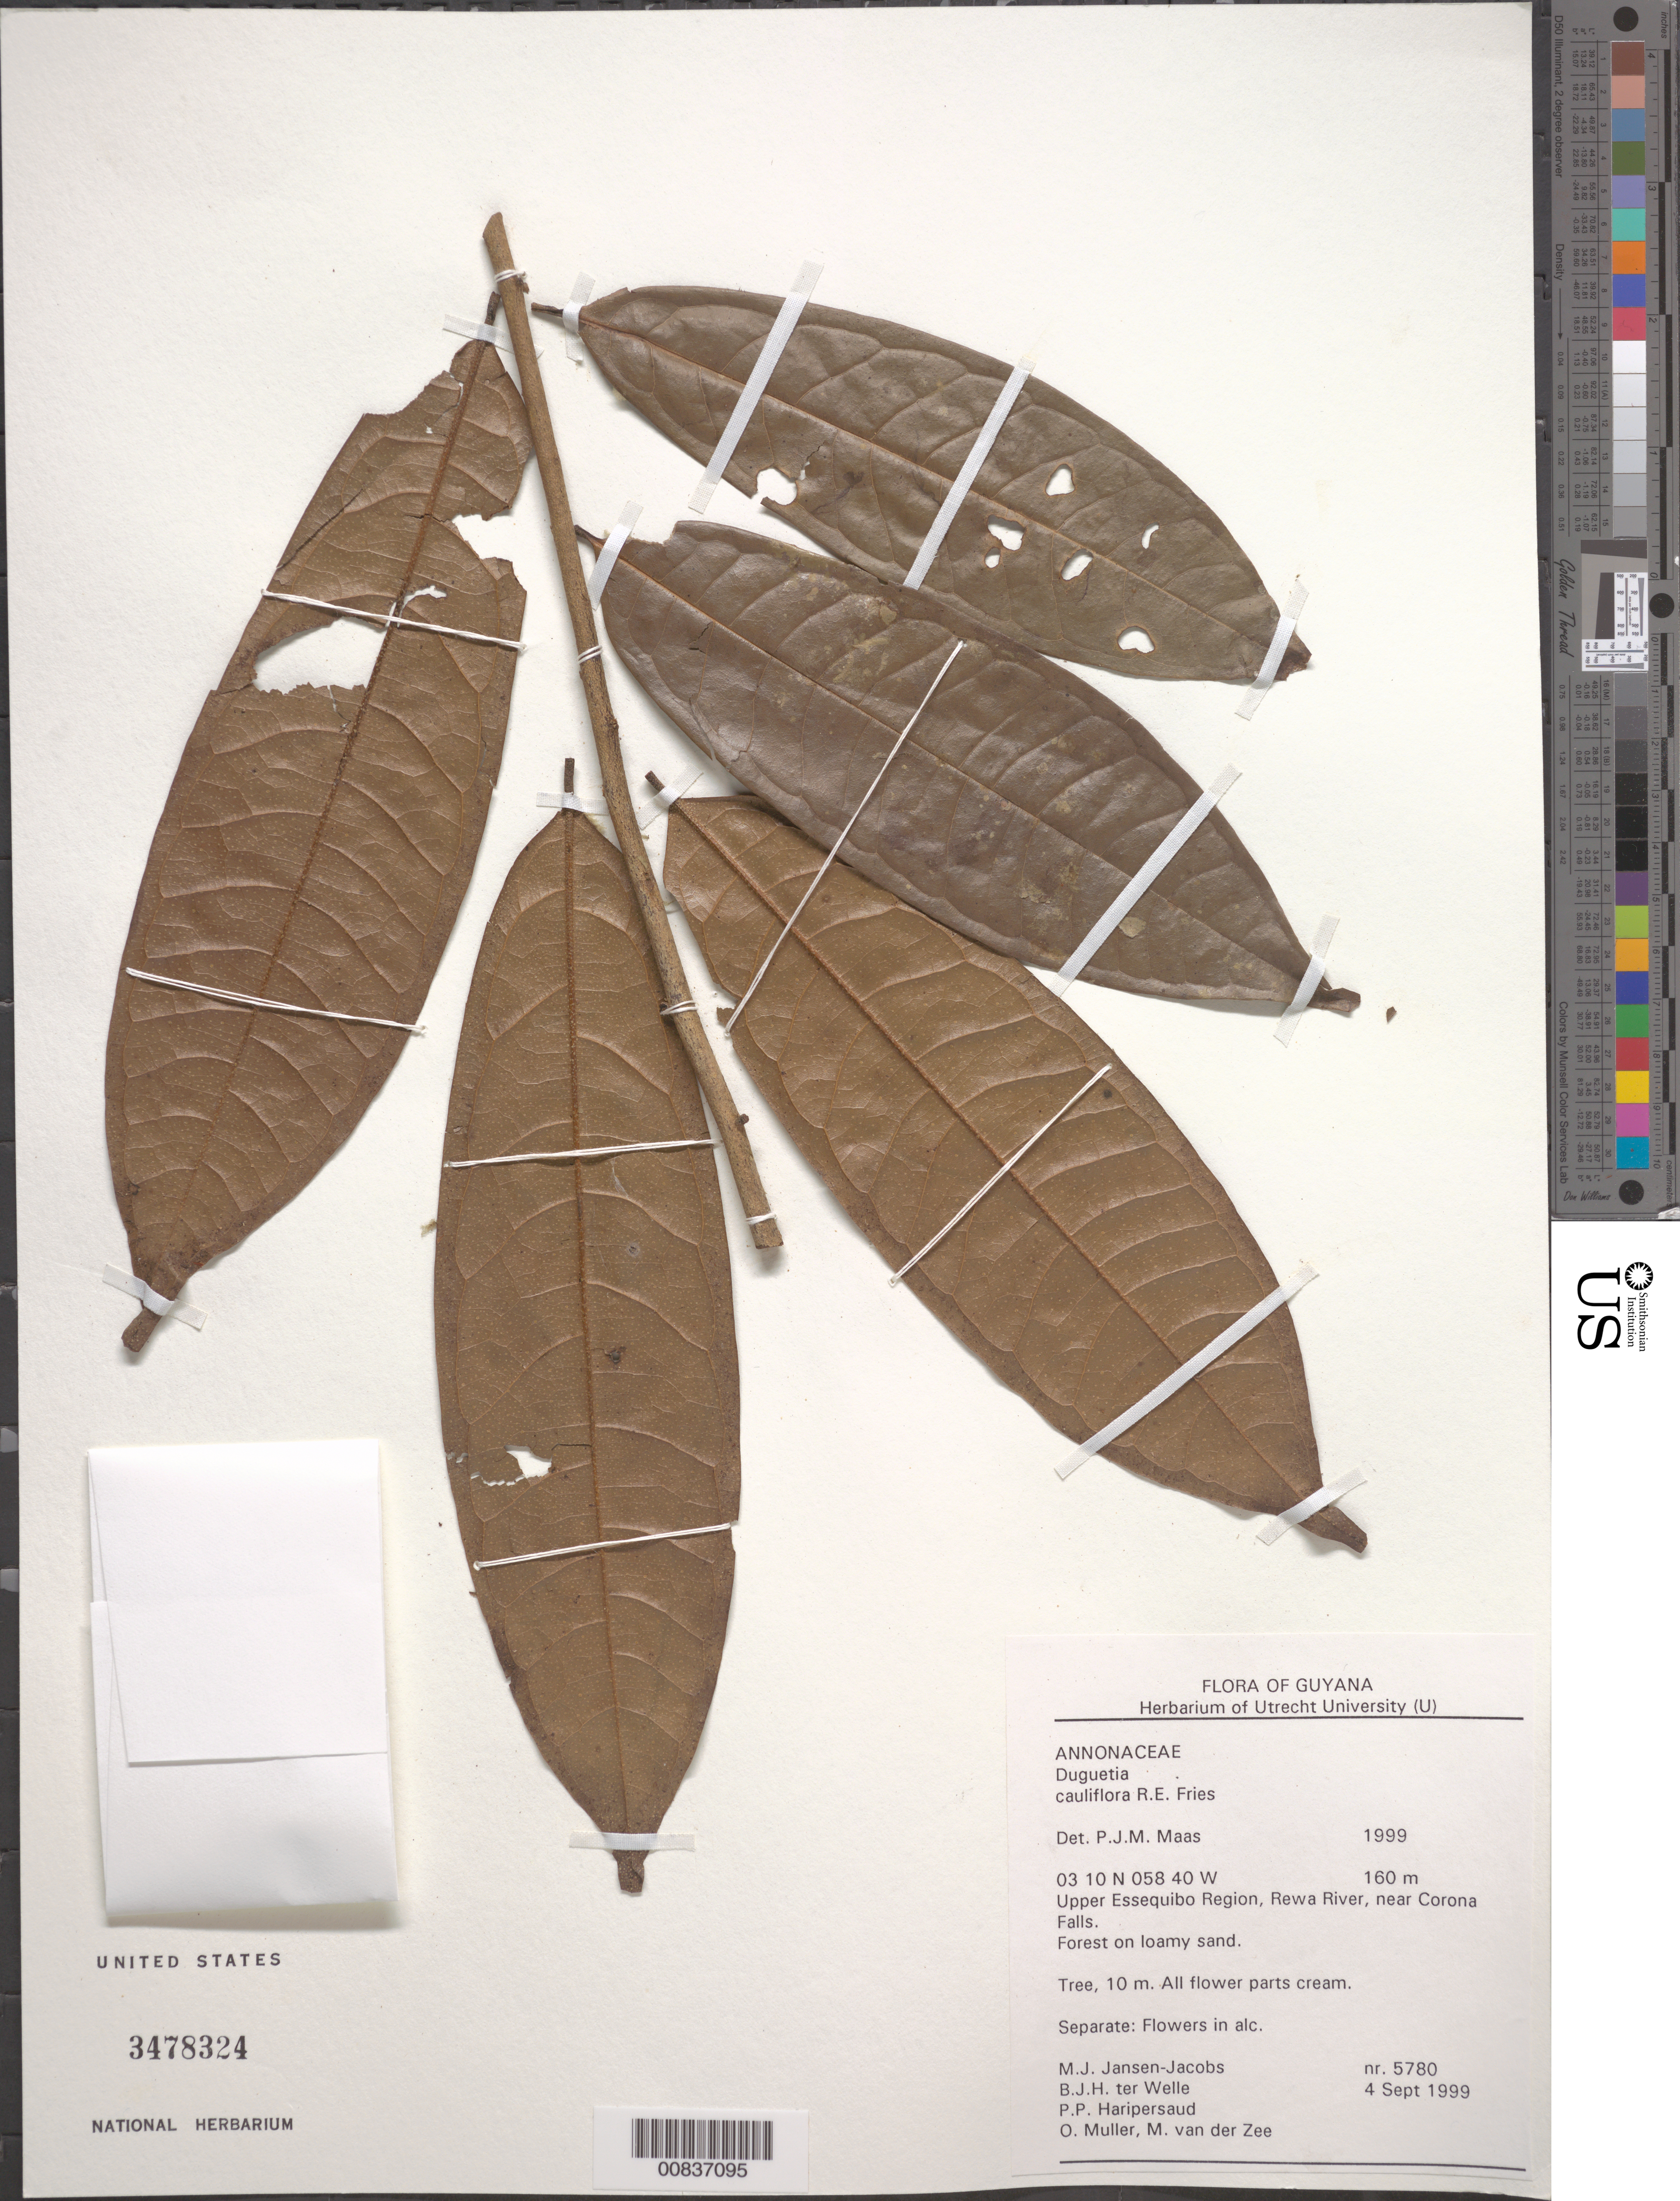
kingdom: Plantae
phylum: Tracheophyta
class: Magnoliopsida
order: Magnoliales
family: Annonaceae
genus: Duguetia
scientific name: Duguetia cauliflora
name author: R.E. Fr.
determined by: Maas, Paul J. M.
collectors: M. J. Jansen-Jacobs, B. Welle, P. Haripersaud, O. Muller & M. van der Zee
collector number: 5780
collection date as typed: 4-Sep-99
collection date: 1999-09-04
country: Guyana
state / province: U. Takutu-U. Essequibo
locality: Rewa River, near Corona Falls, Upper Essequibo Region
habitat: Forest on loamy sand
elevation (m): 160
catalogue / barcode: US 3478324